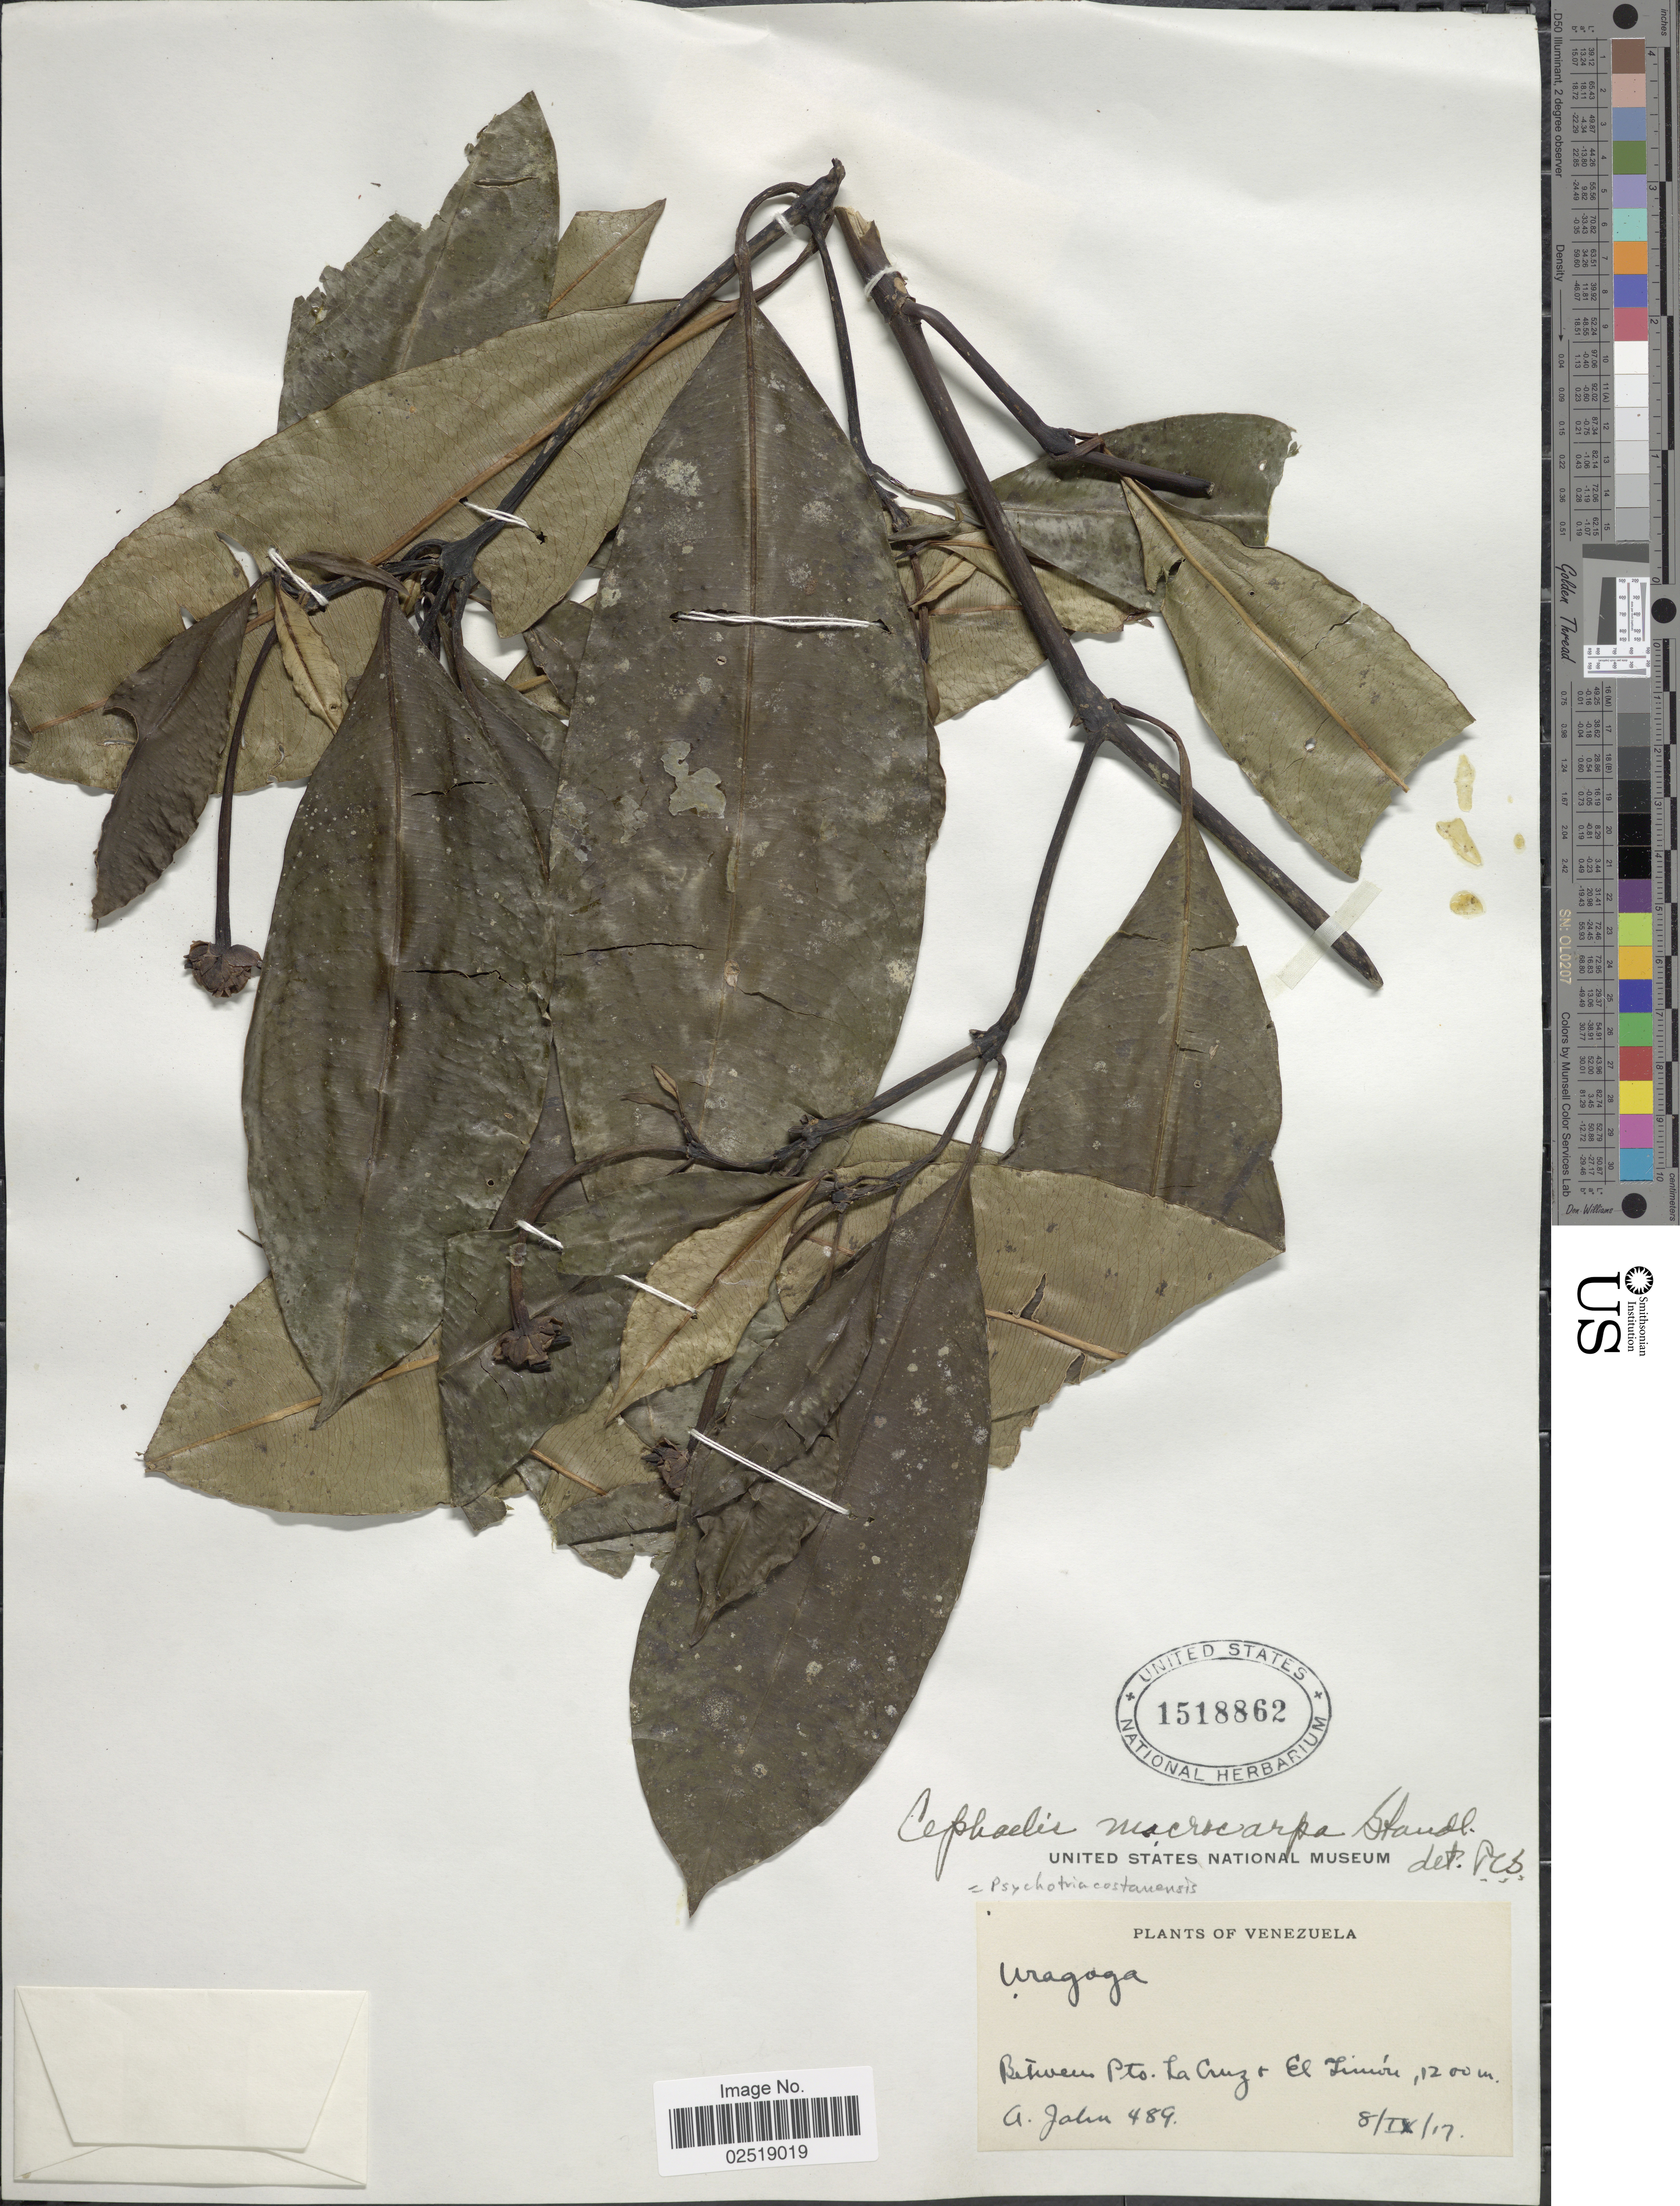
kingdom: Plantae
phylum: Tracheophyta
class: Magnoliopsida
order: Gentianales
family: Rubiaceae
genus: Psychotria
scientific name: Psychotria costanensis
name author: Steyerm.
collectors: A. John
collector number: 489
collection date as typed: Transcribed d/m/y: 8/9/17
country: Venezuela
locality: Between Pto. La Cruz & el Limon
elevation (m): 1200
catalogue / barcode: US 1518862